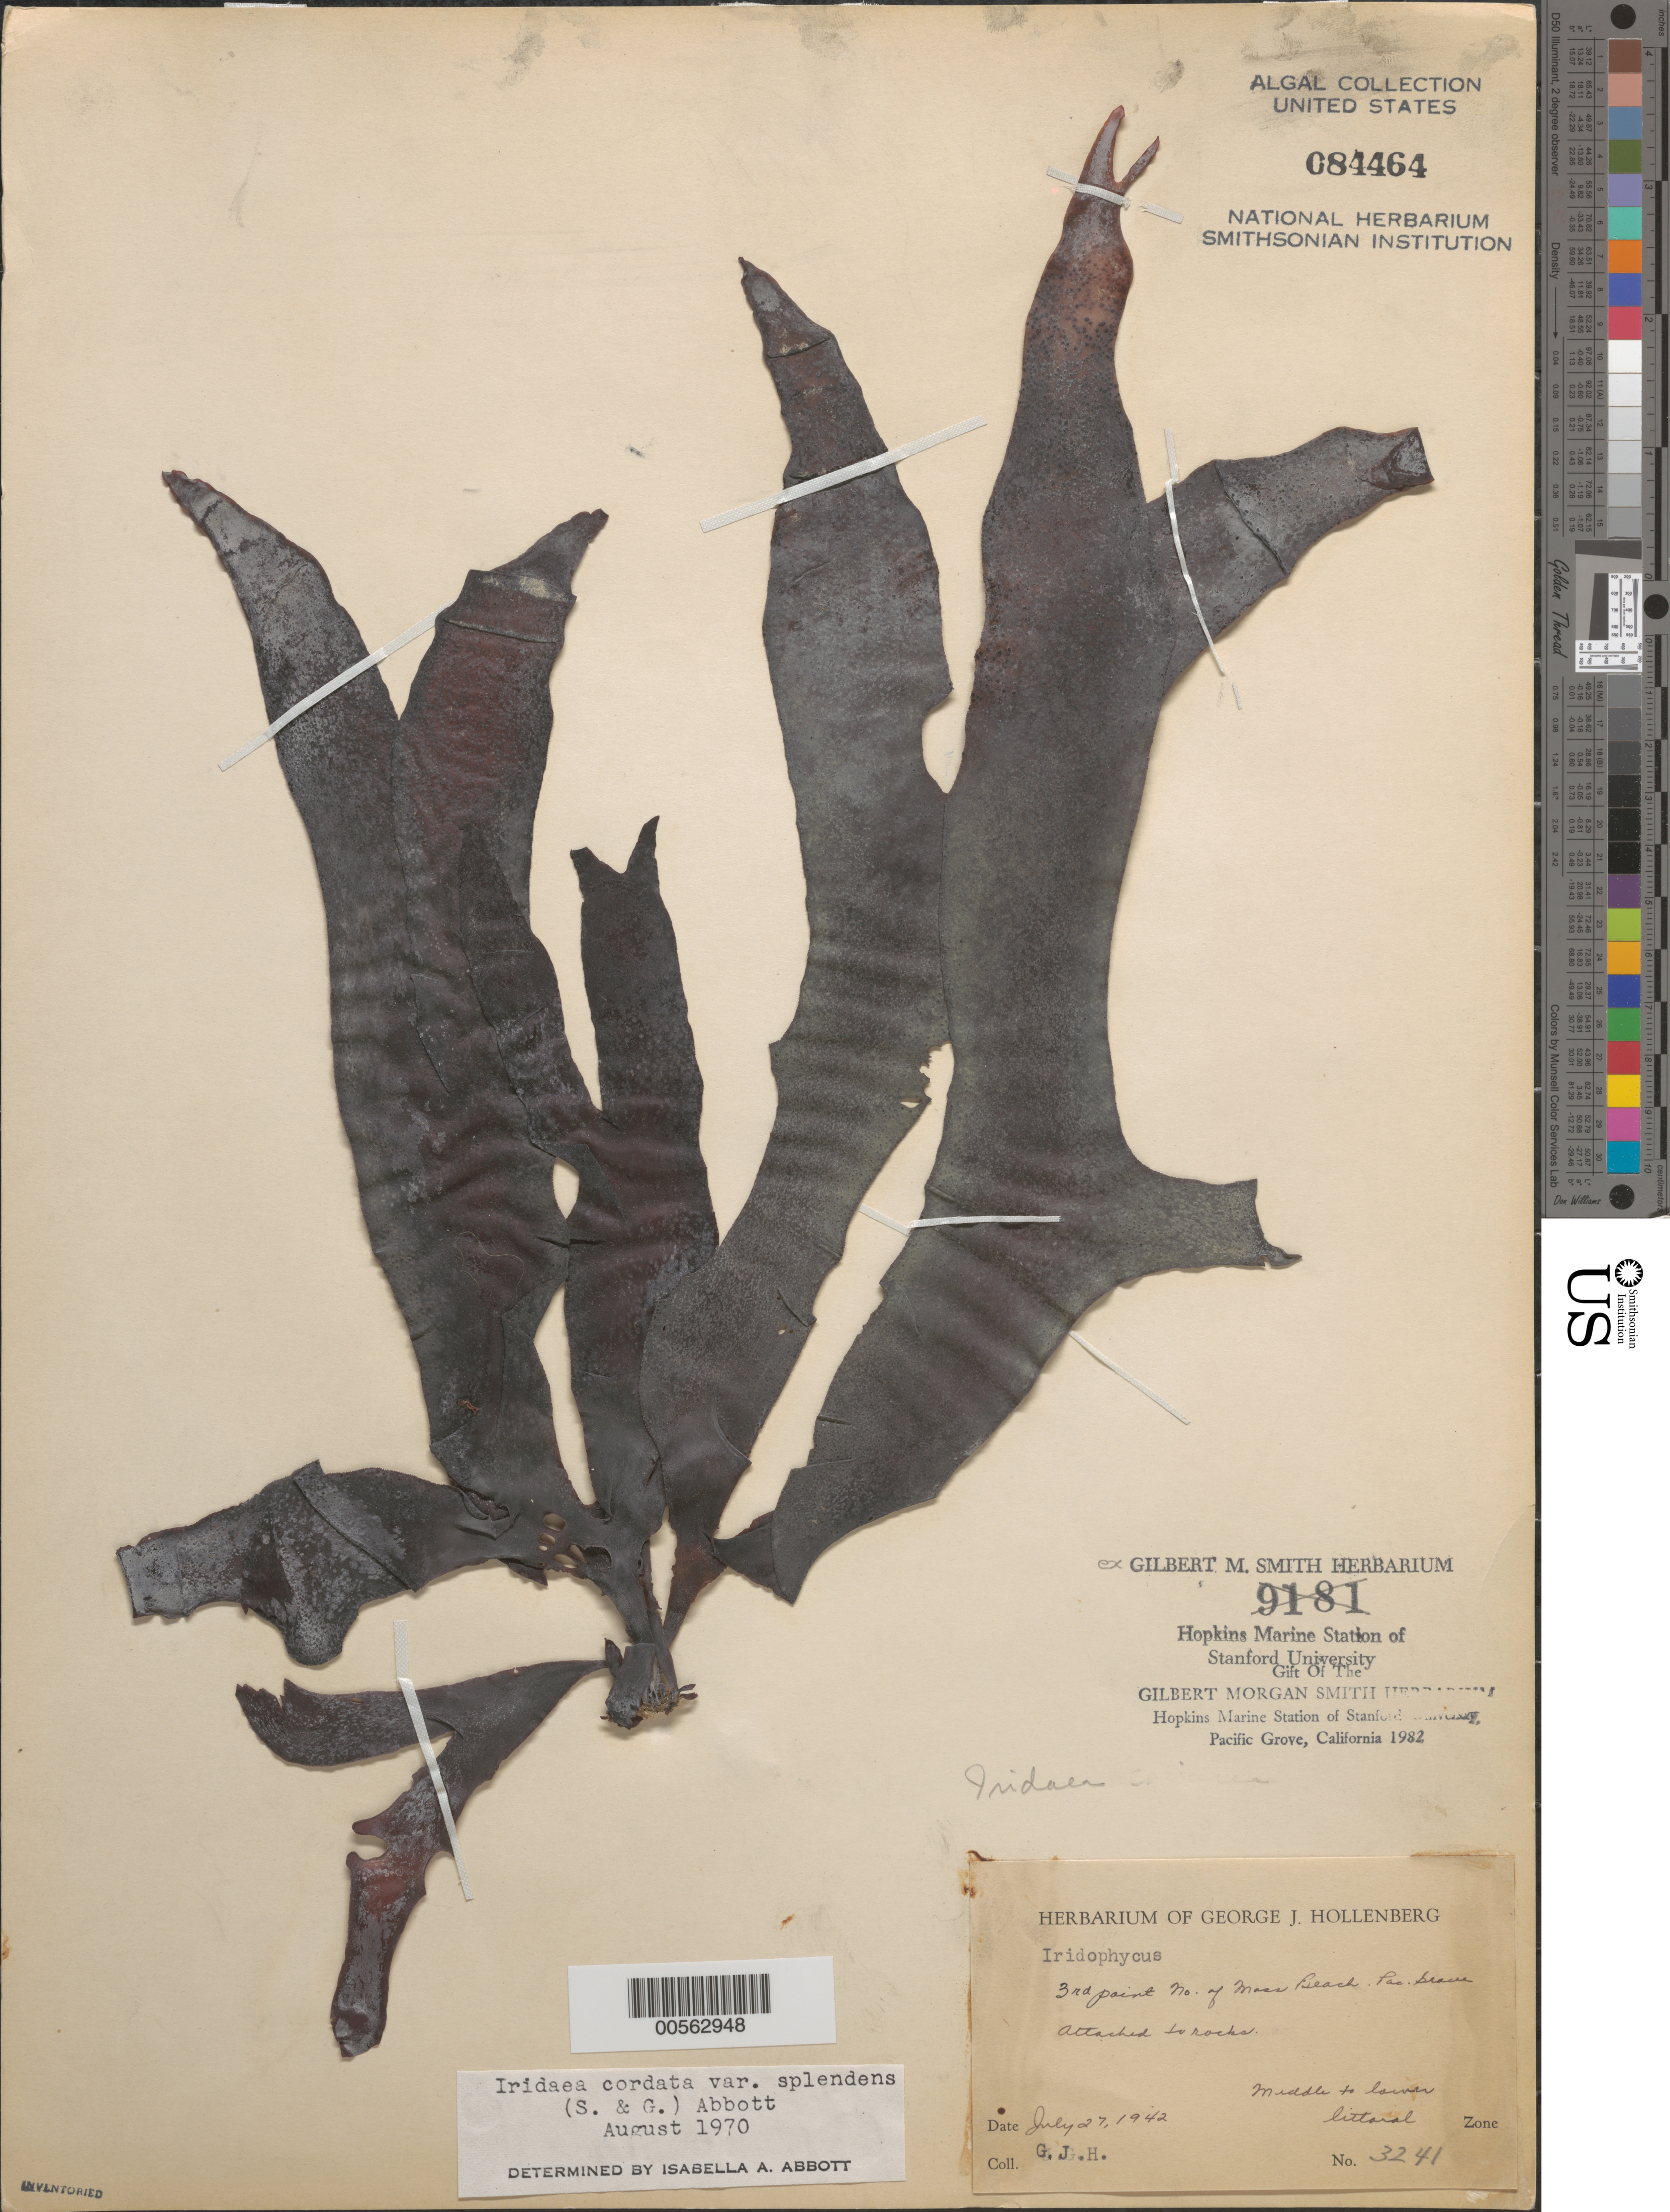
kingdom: Plantae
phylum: Rhodophyta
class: Florideophyceae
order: Gigartinales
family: Gigartinaceae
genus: Iridaea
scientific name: Iridaea cordata var. splendens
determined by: Abbott, Isabella A.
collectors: G. Hollenberg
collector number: GJH 3241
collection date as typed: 27 Jul 1942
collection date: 1942-07-27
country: United States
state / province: California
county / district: Monterey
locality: Pacific Grove, 3rd point north of Moss Beach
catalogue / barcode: US 84464